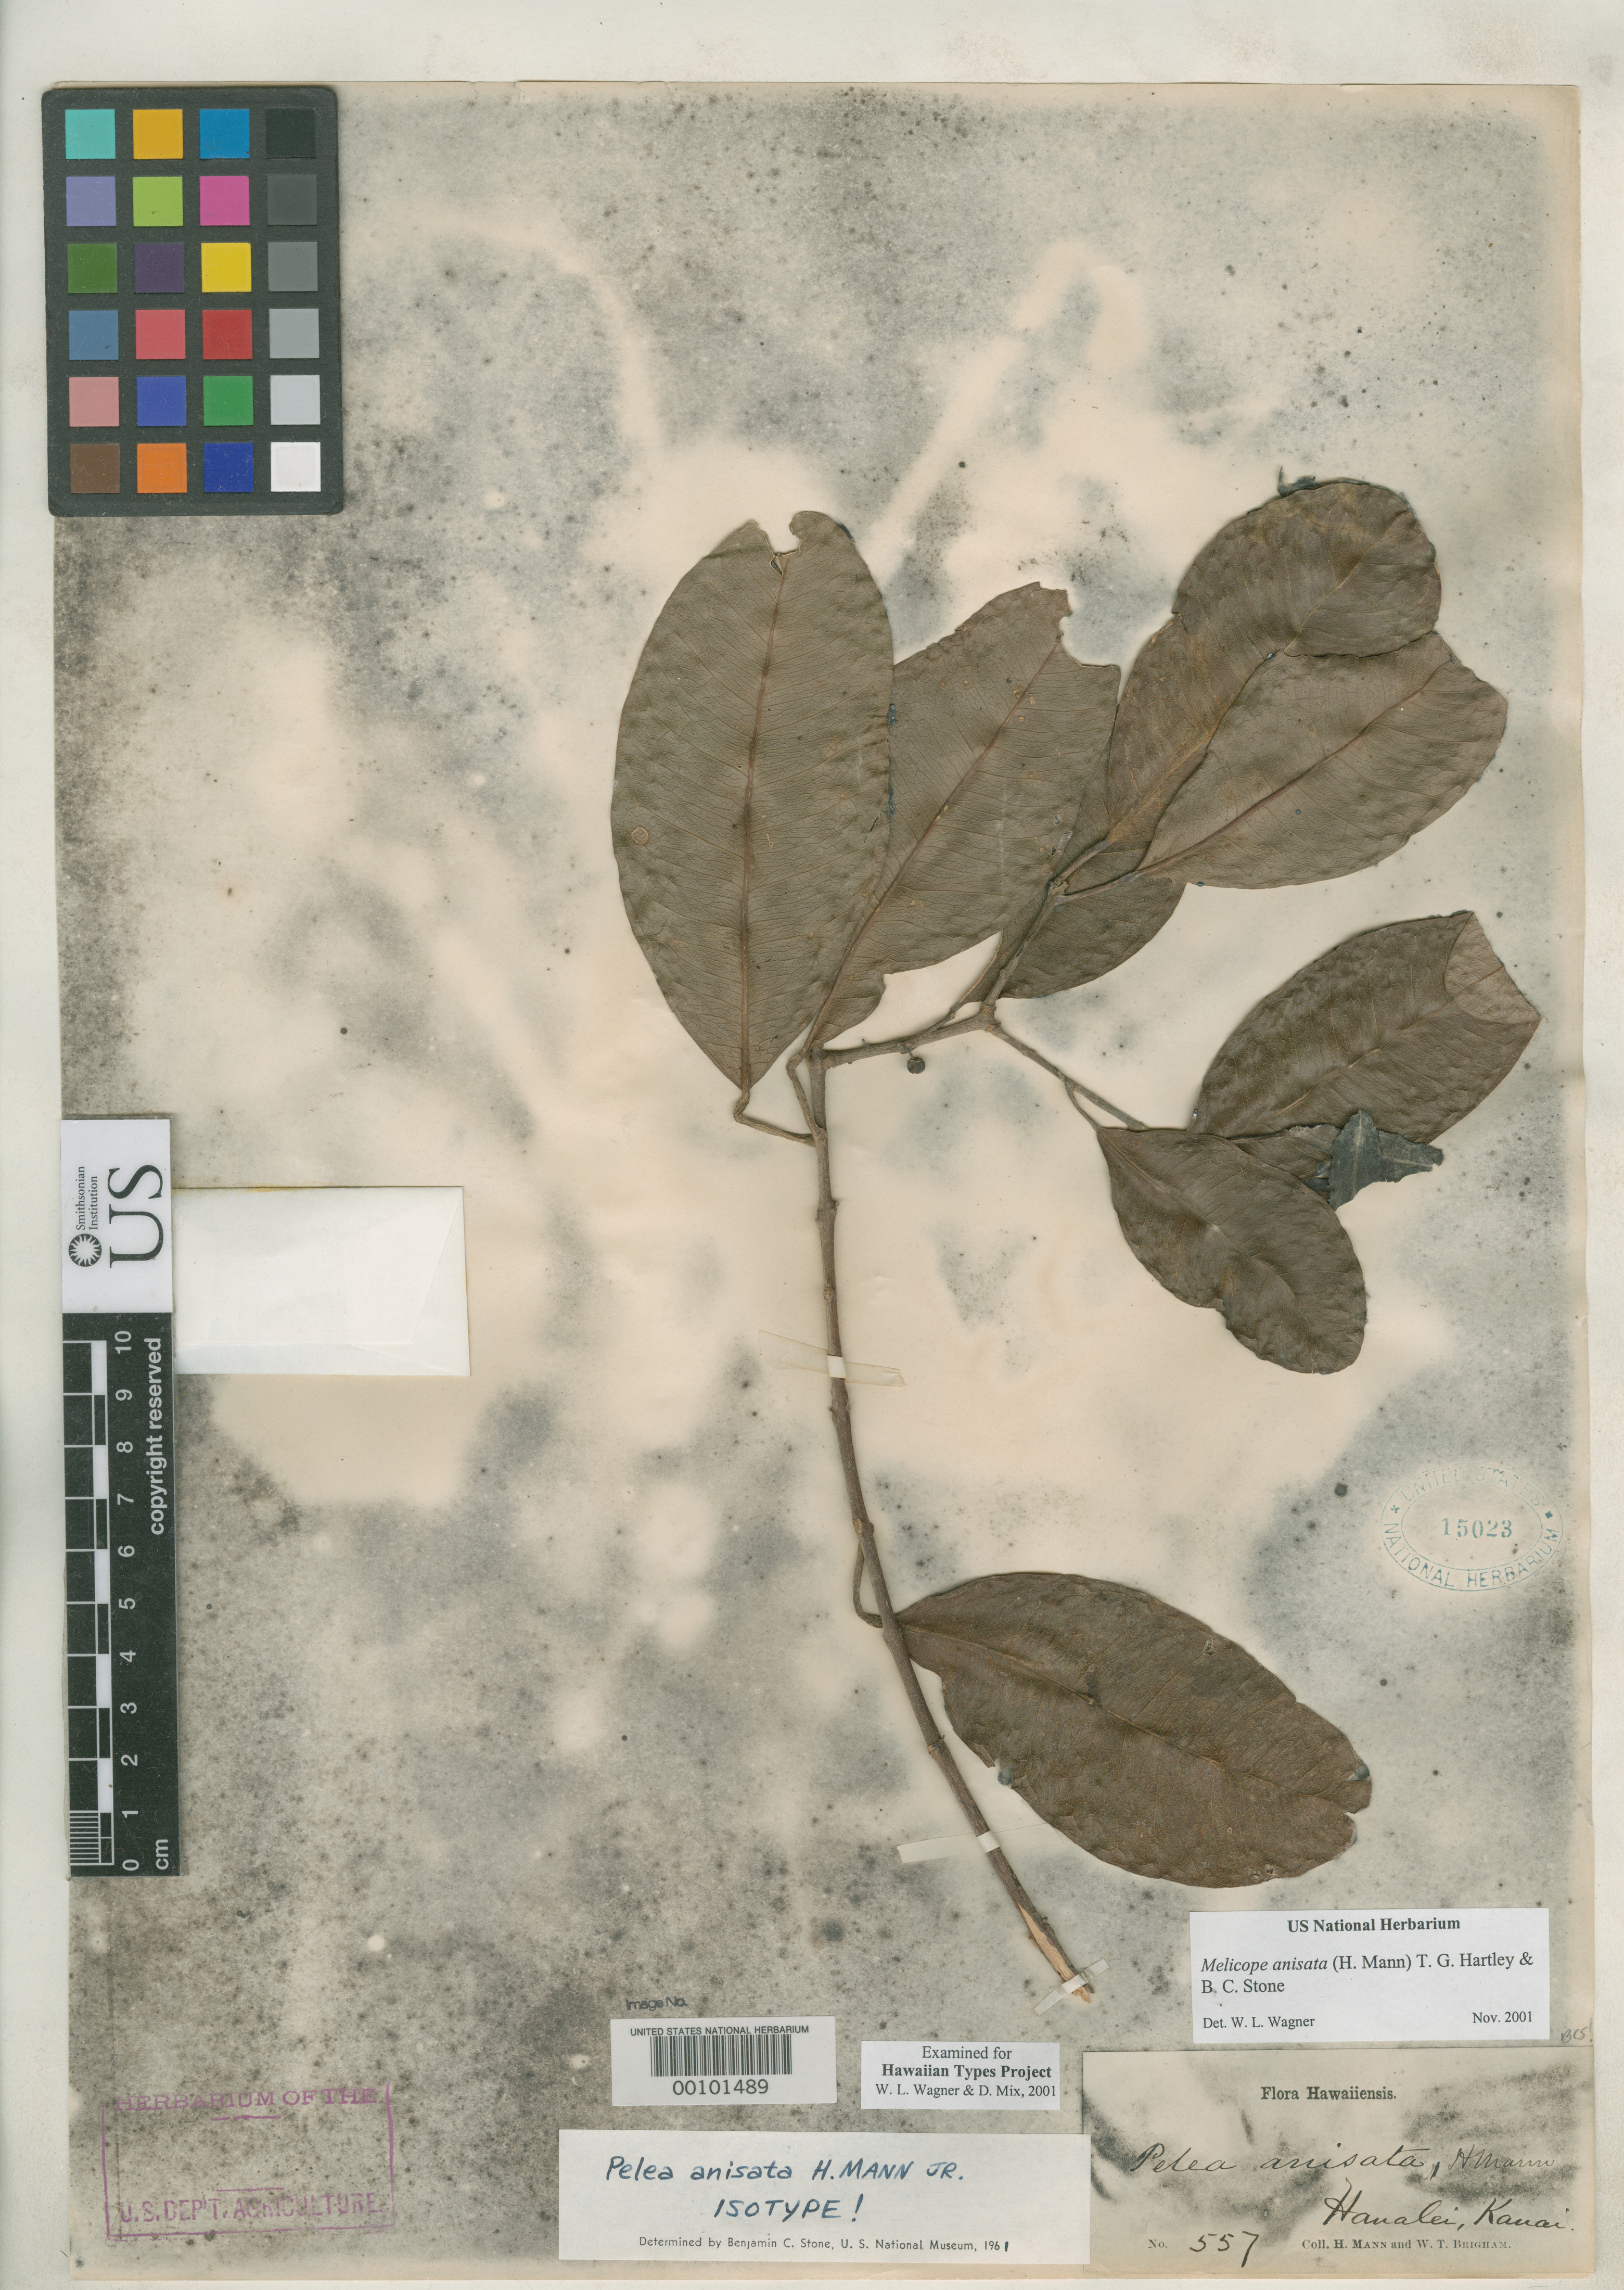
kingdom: Plantae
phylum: Tracheophyta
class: Magnoliopsida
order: Sapindales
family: Rutaceae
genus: Pelea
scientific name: Pelea anisata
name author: H. Mann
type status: Isotype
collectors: H. Mann & W. T. Brigham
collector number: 557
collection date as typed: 1861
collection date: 1861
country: United States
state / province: Hawaii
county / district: Kauai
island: Kaua'i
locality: Hanalei.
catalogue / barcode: US 15023